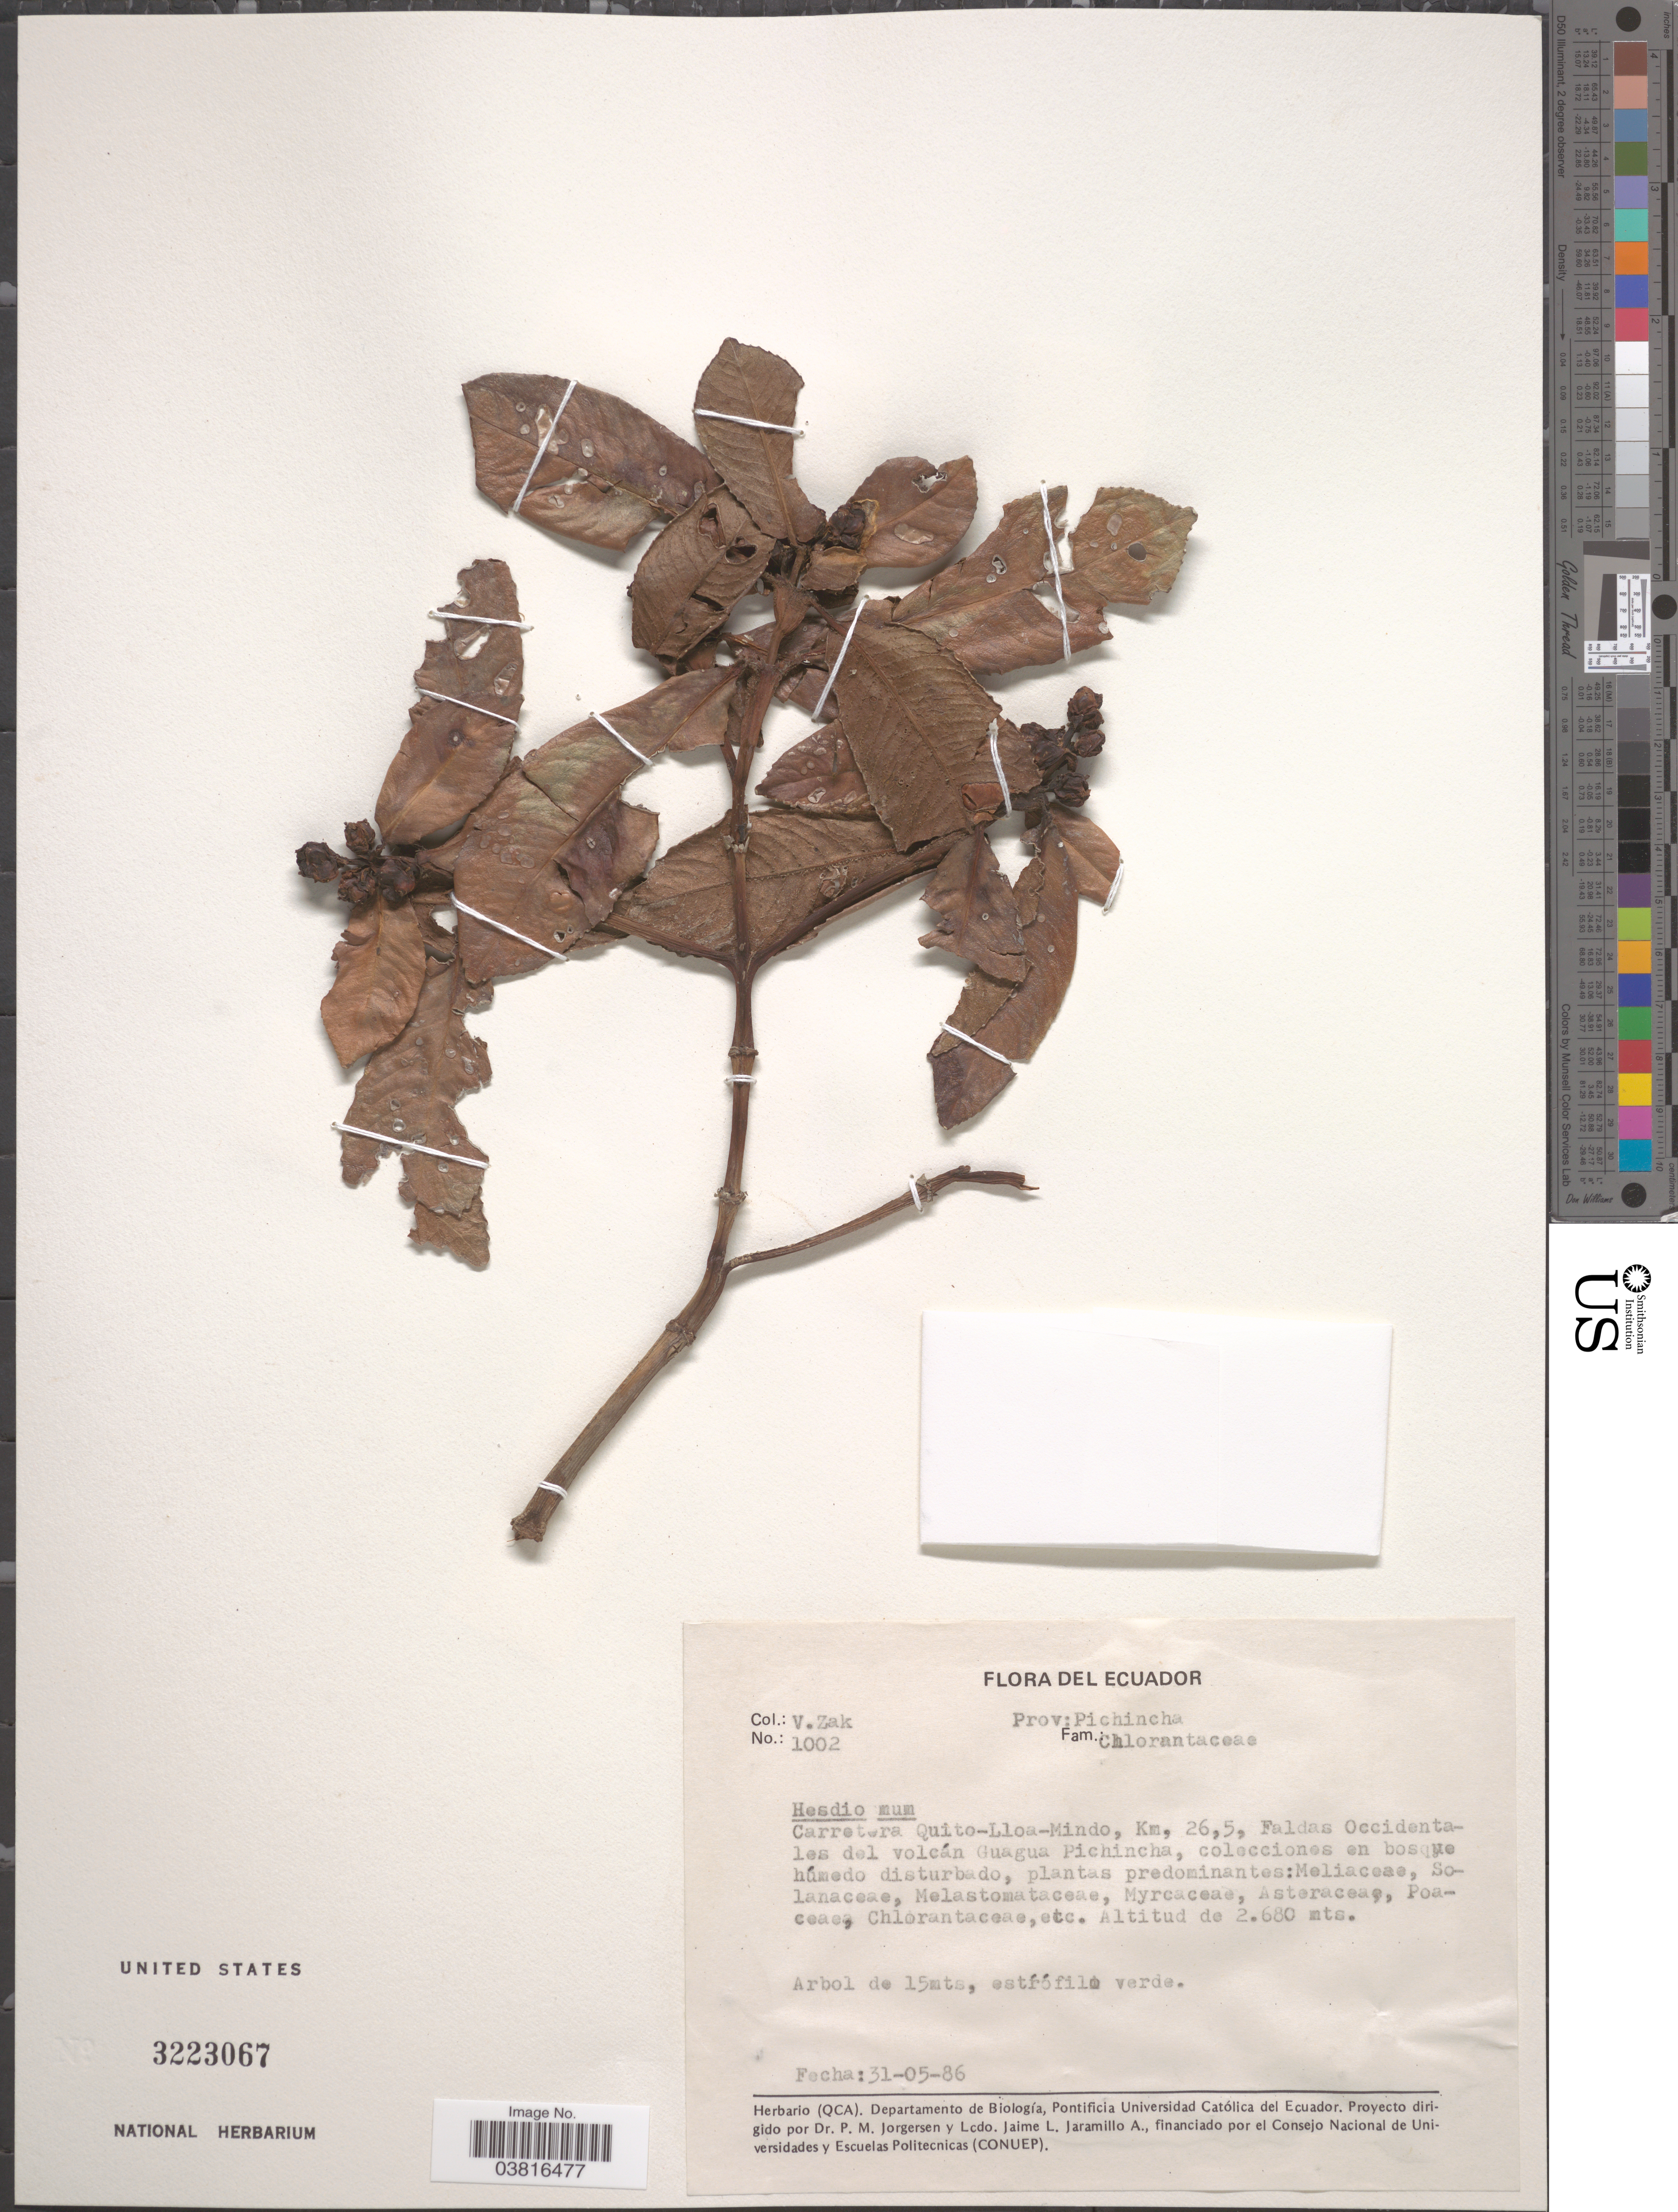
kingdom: Plantae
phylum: Tracheophyta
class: Magnoliopsida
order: Chloranthales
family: Chloranthaceae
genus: Hedyosmum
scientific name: Hedyosmum sp.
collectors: V. Zak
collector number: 1002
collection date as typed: Transcribed d/m/y: 31/5/86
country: Ecuador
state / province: Pichincha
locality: Carretera Quito-Lloa-Mindo, Km, 26,5, Faldas Occidentales del volcán Guagua Pichincha.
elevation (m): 2680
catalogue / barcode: US 3223067